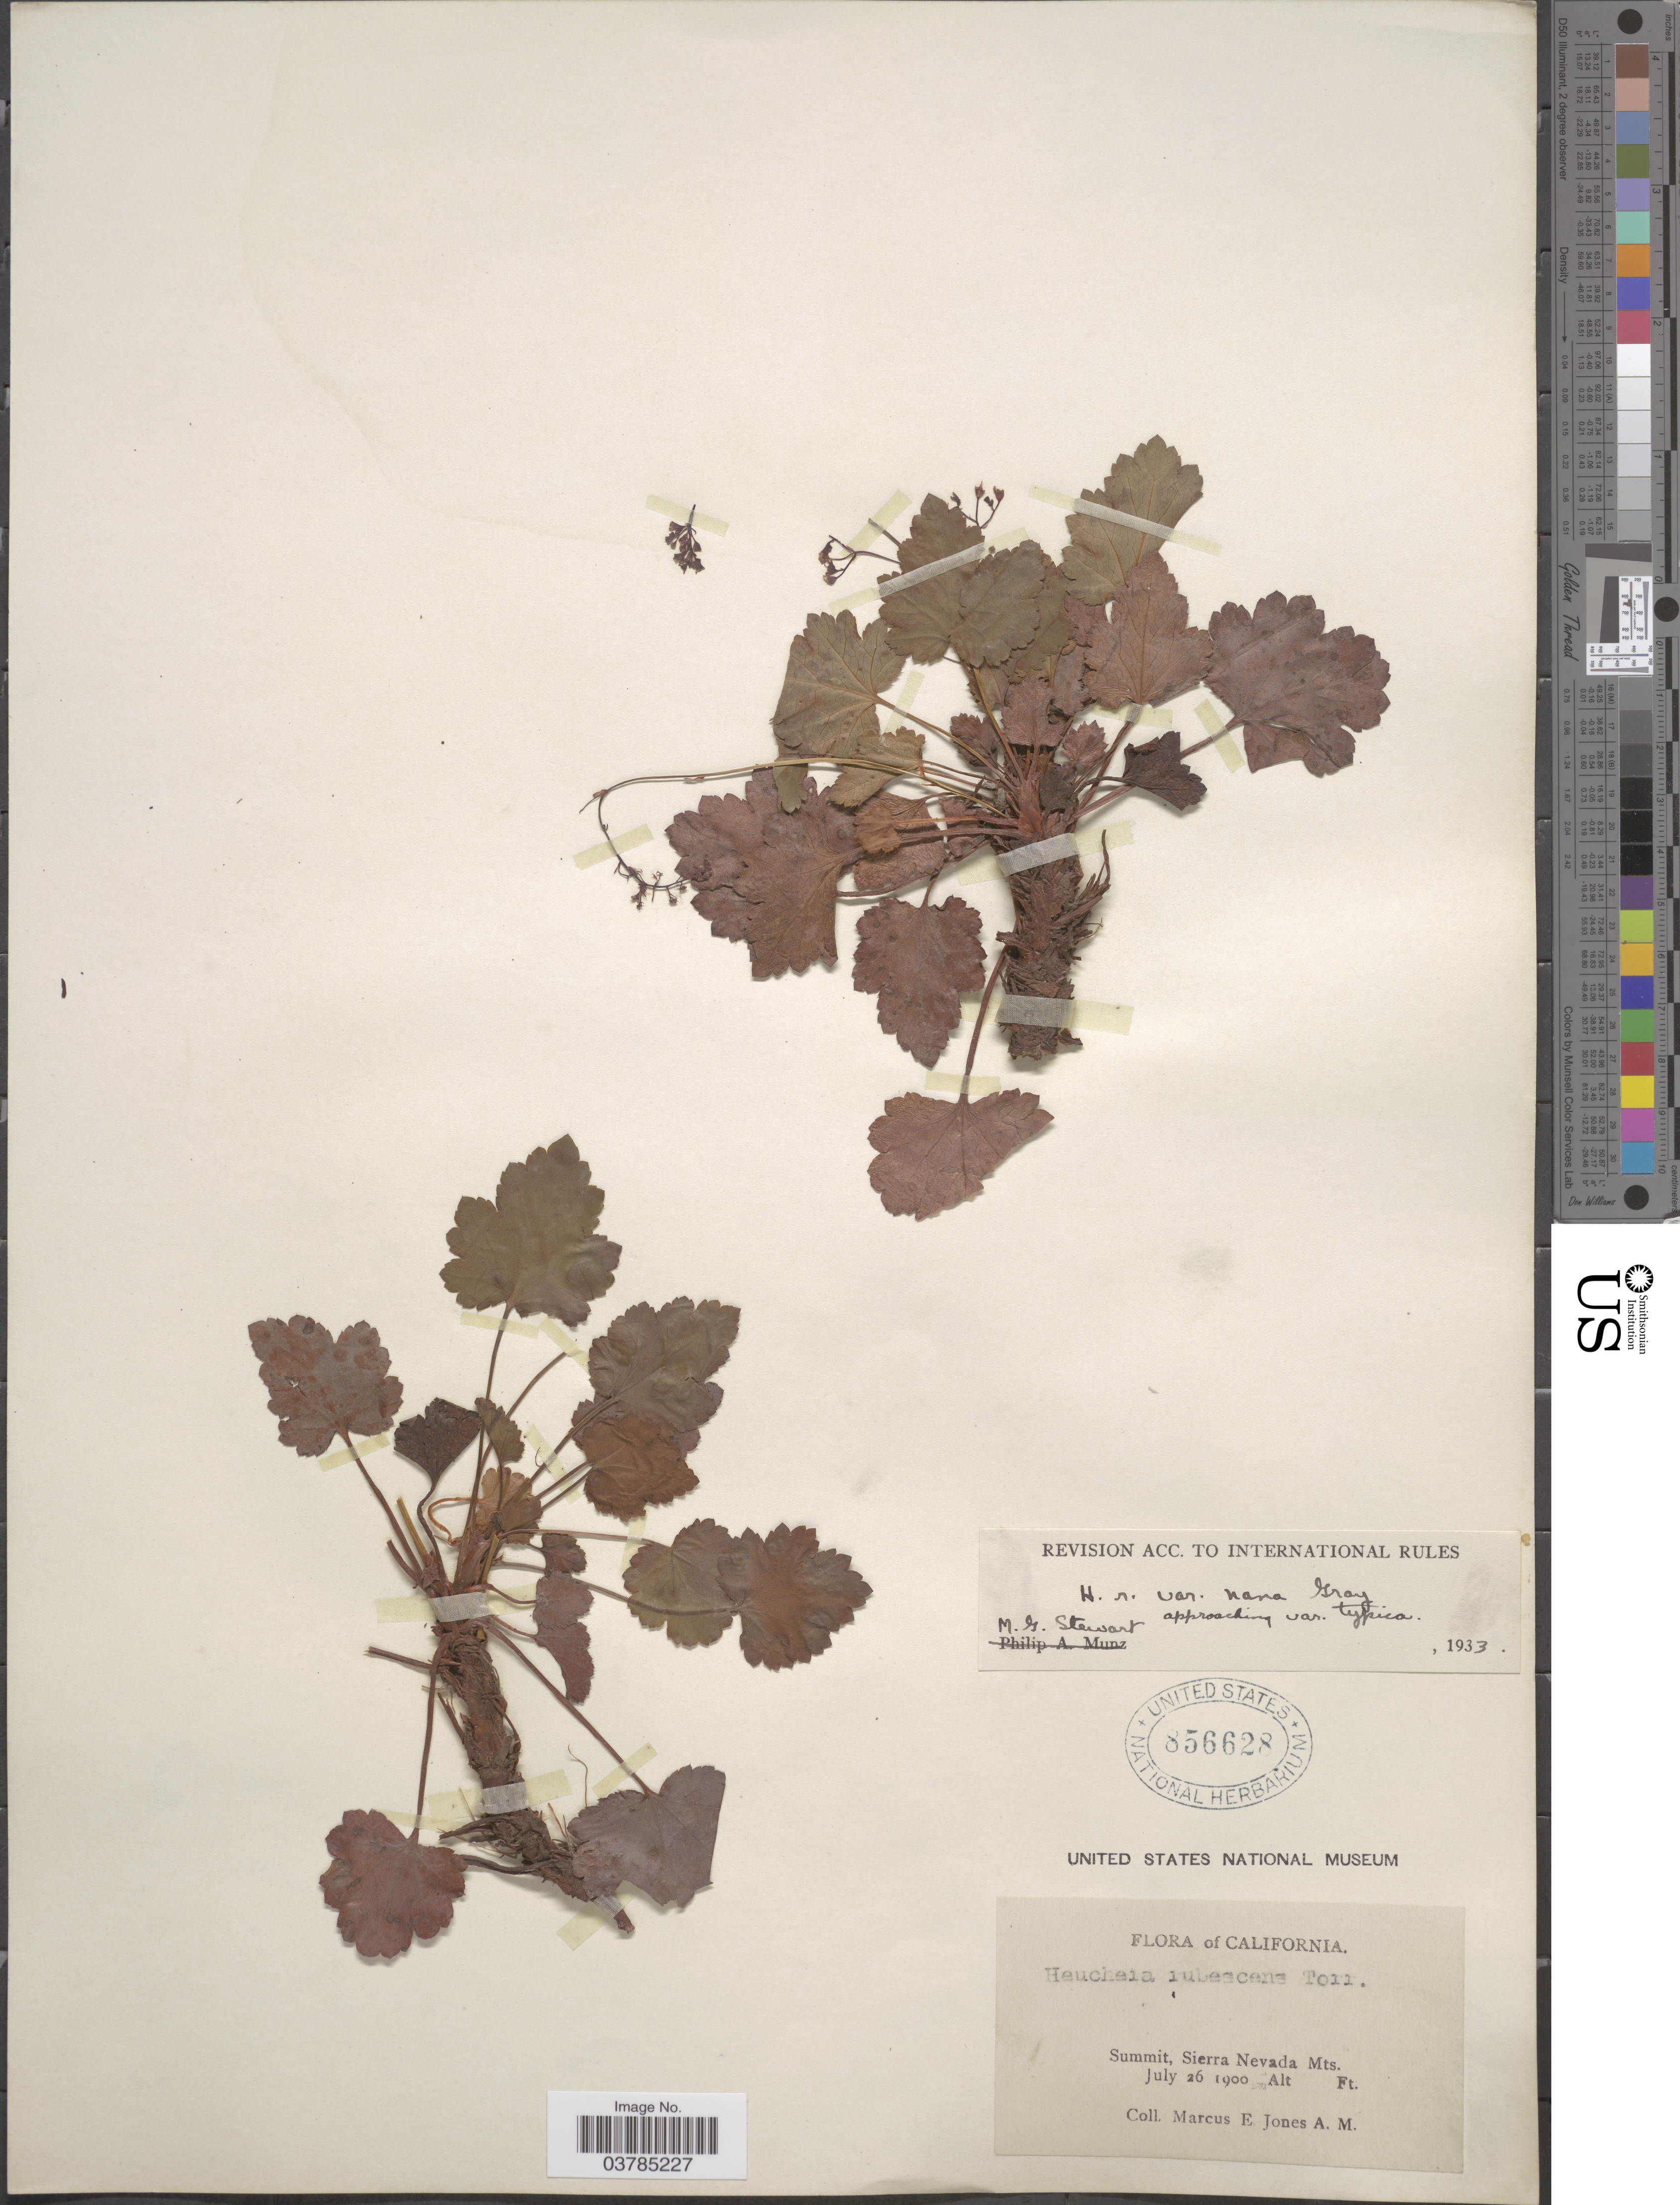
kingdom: Plantae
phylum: Tracheophyta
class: Magnoliopsida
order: Saxifragales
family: Saxifragaceae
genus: Heuchera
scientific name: Heuchera rubescens var. nana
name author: A. Gray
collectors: M. E. Jones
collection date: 1900-07-26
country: United States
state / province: California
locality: Summit, Sierra Nevada Mts.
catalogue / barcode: US 856628